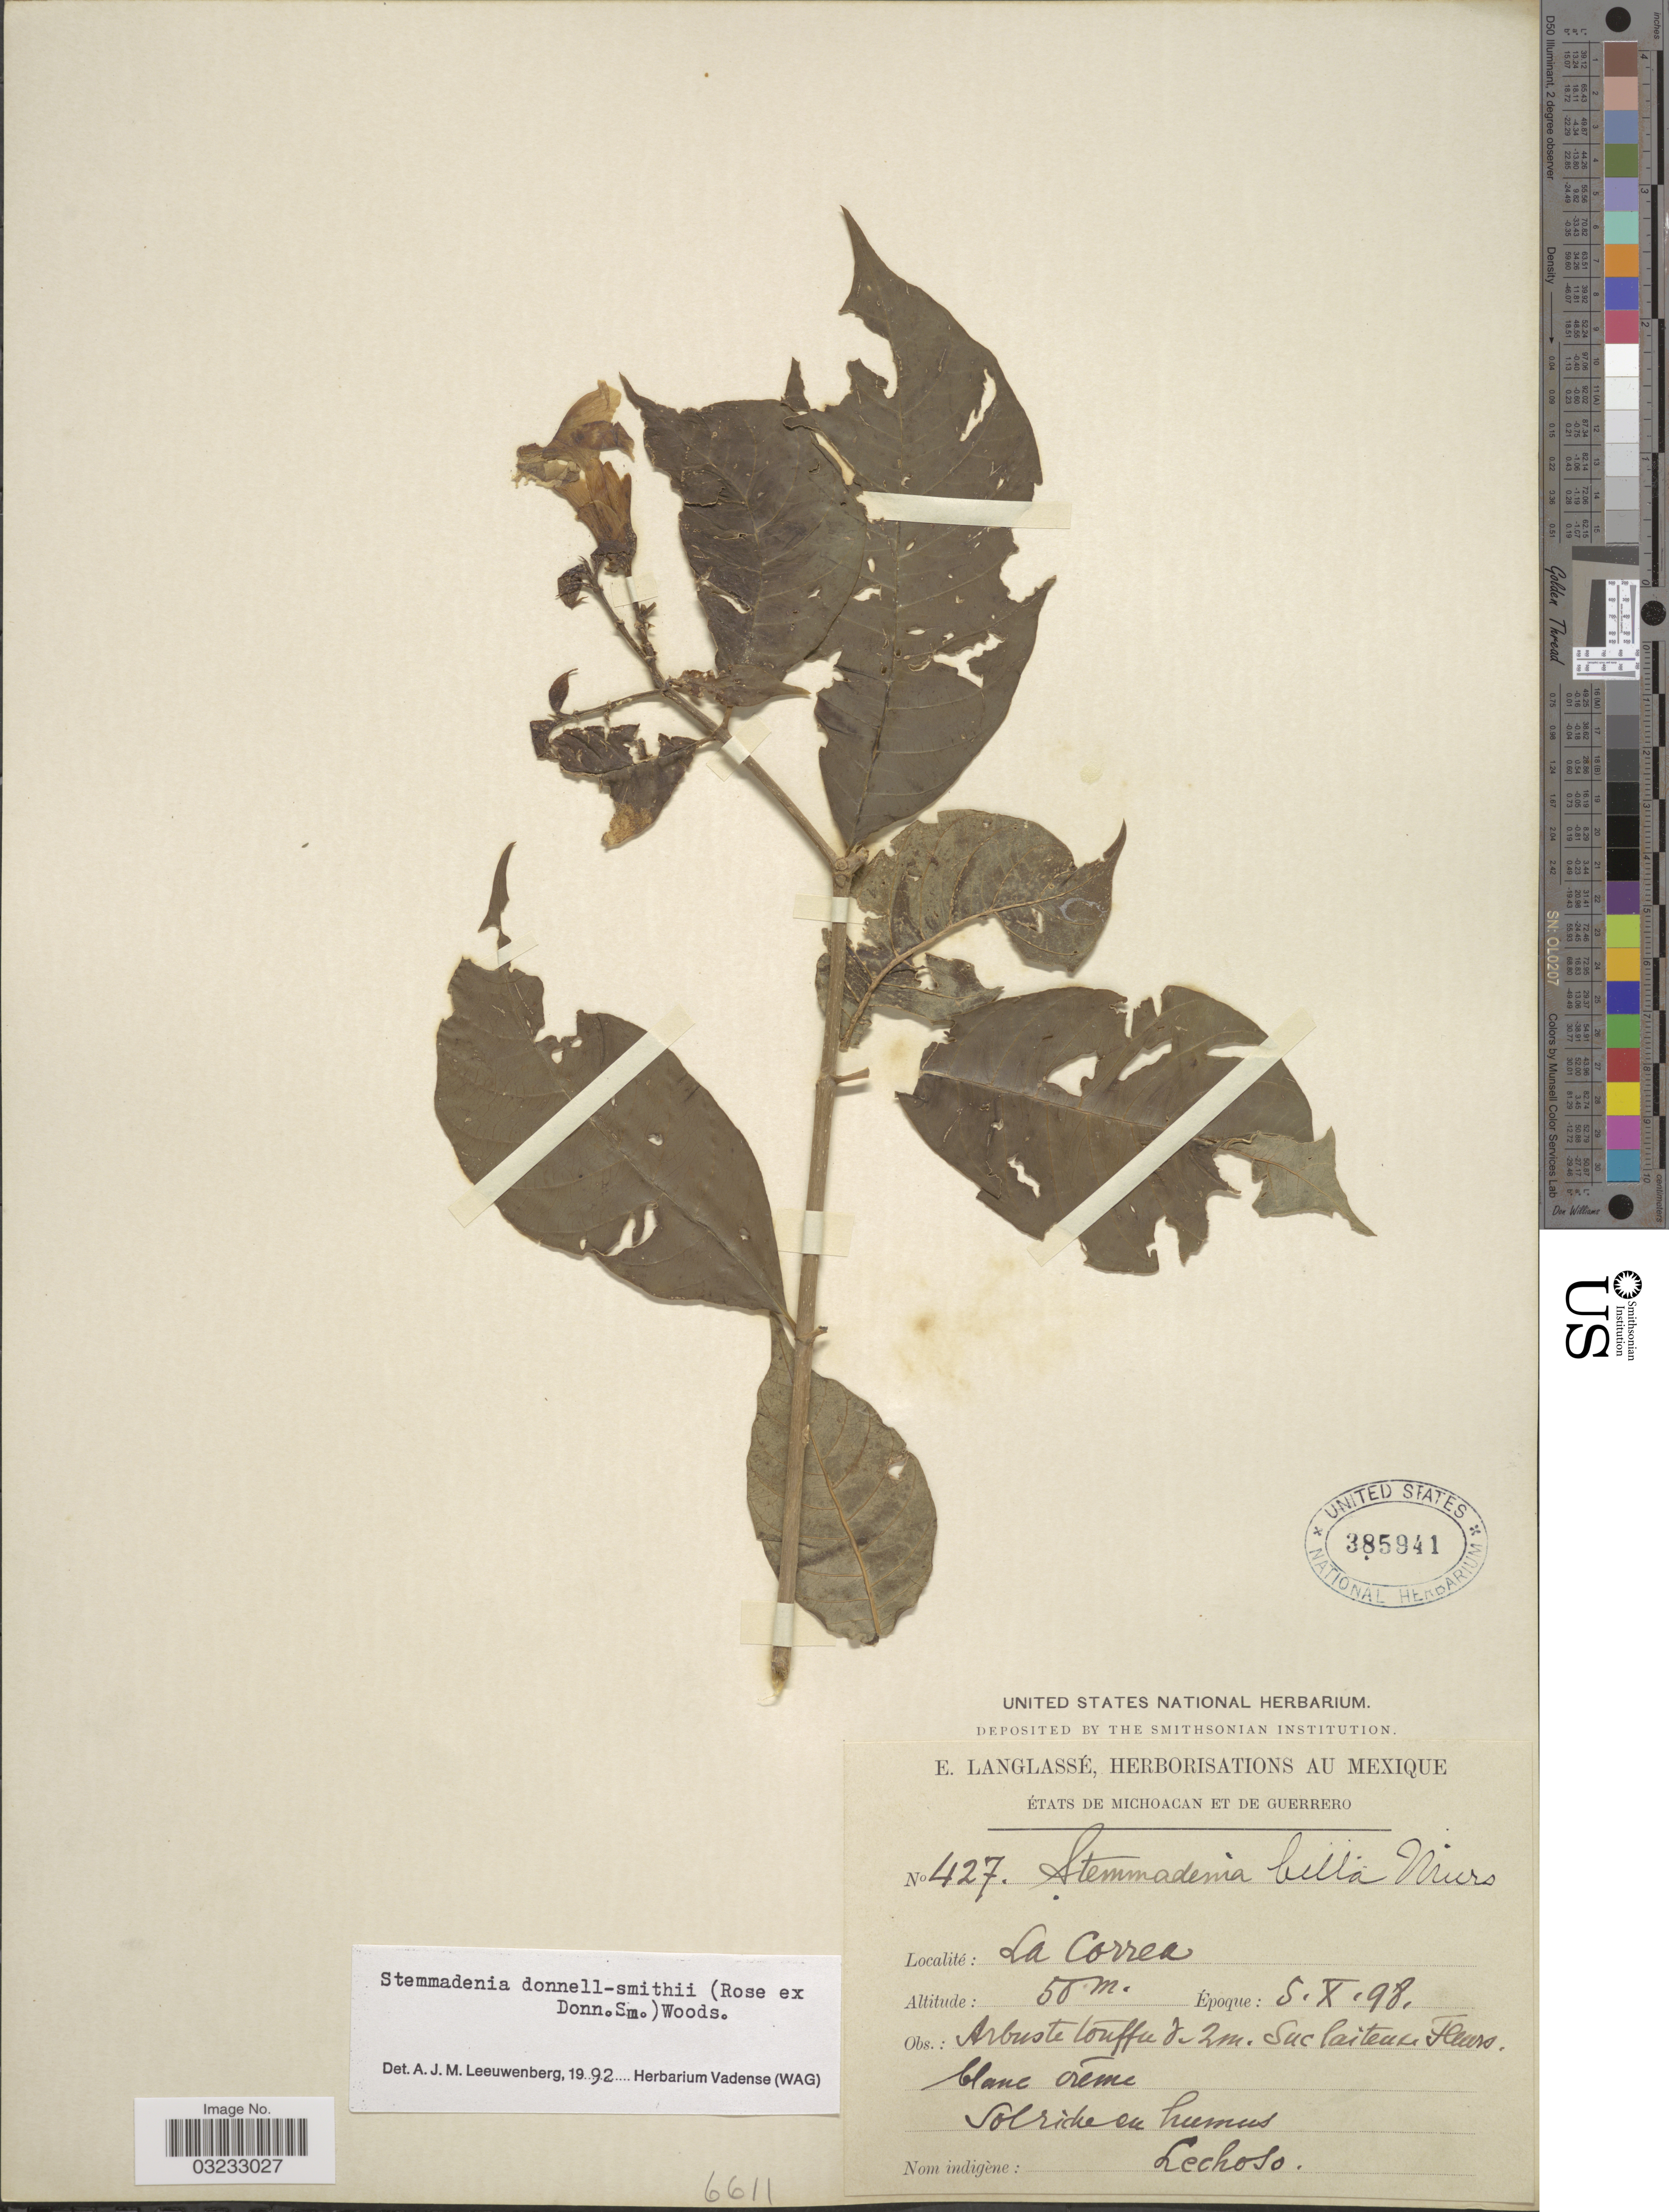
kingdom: Plantae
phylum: Tracheophyta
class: Magnoliopsida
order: Gentianales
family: Apocynaceae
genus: Stemmadenia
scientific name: Stemmadenia donnell-smithii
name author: (Rose ex Donn. Sm.) Woodson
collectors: E. Langlassé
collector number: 427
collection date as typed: Transcribed d/m/y: 5/10/98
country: Mexico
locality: États de Michoacan et de Guerrero. La Correa.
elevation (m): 50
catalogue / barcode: US 385941